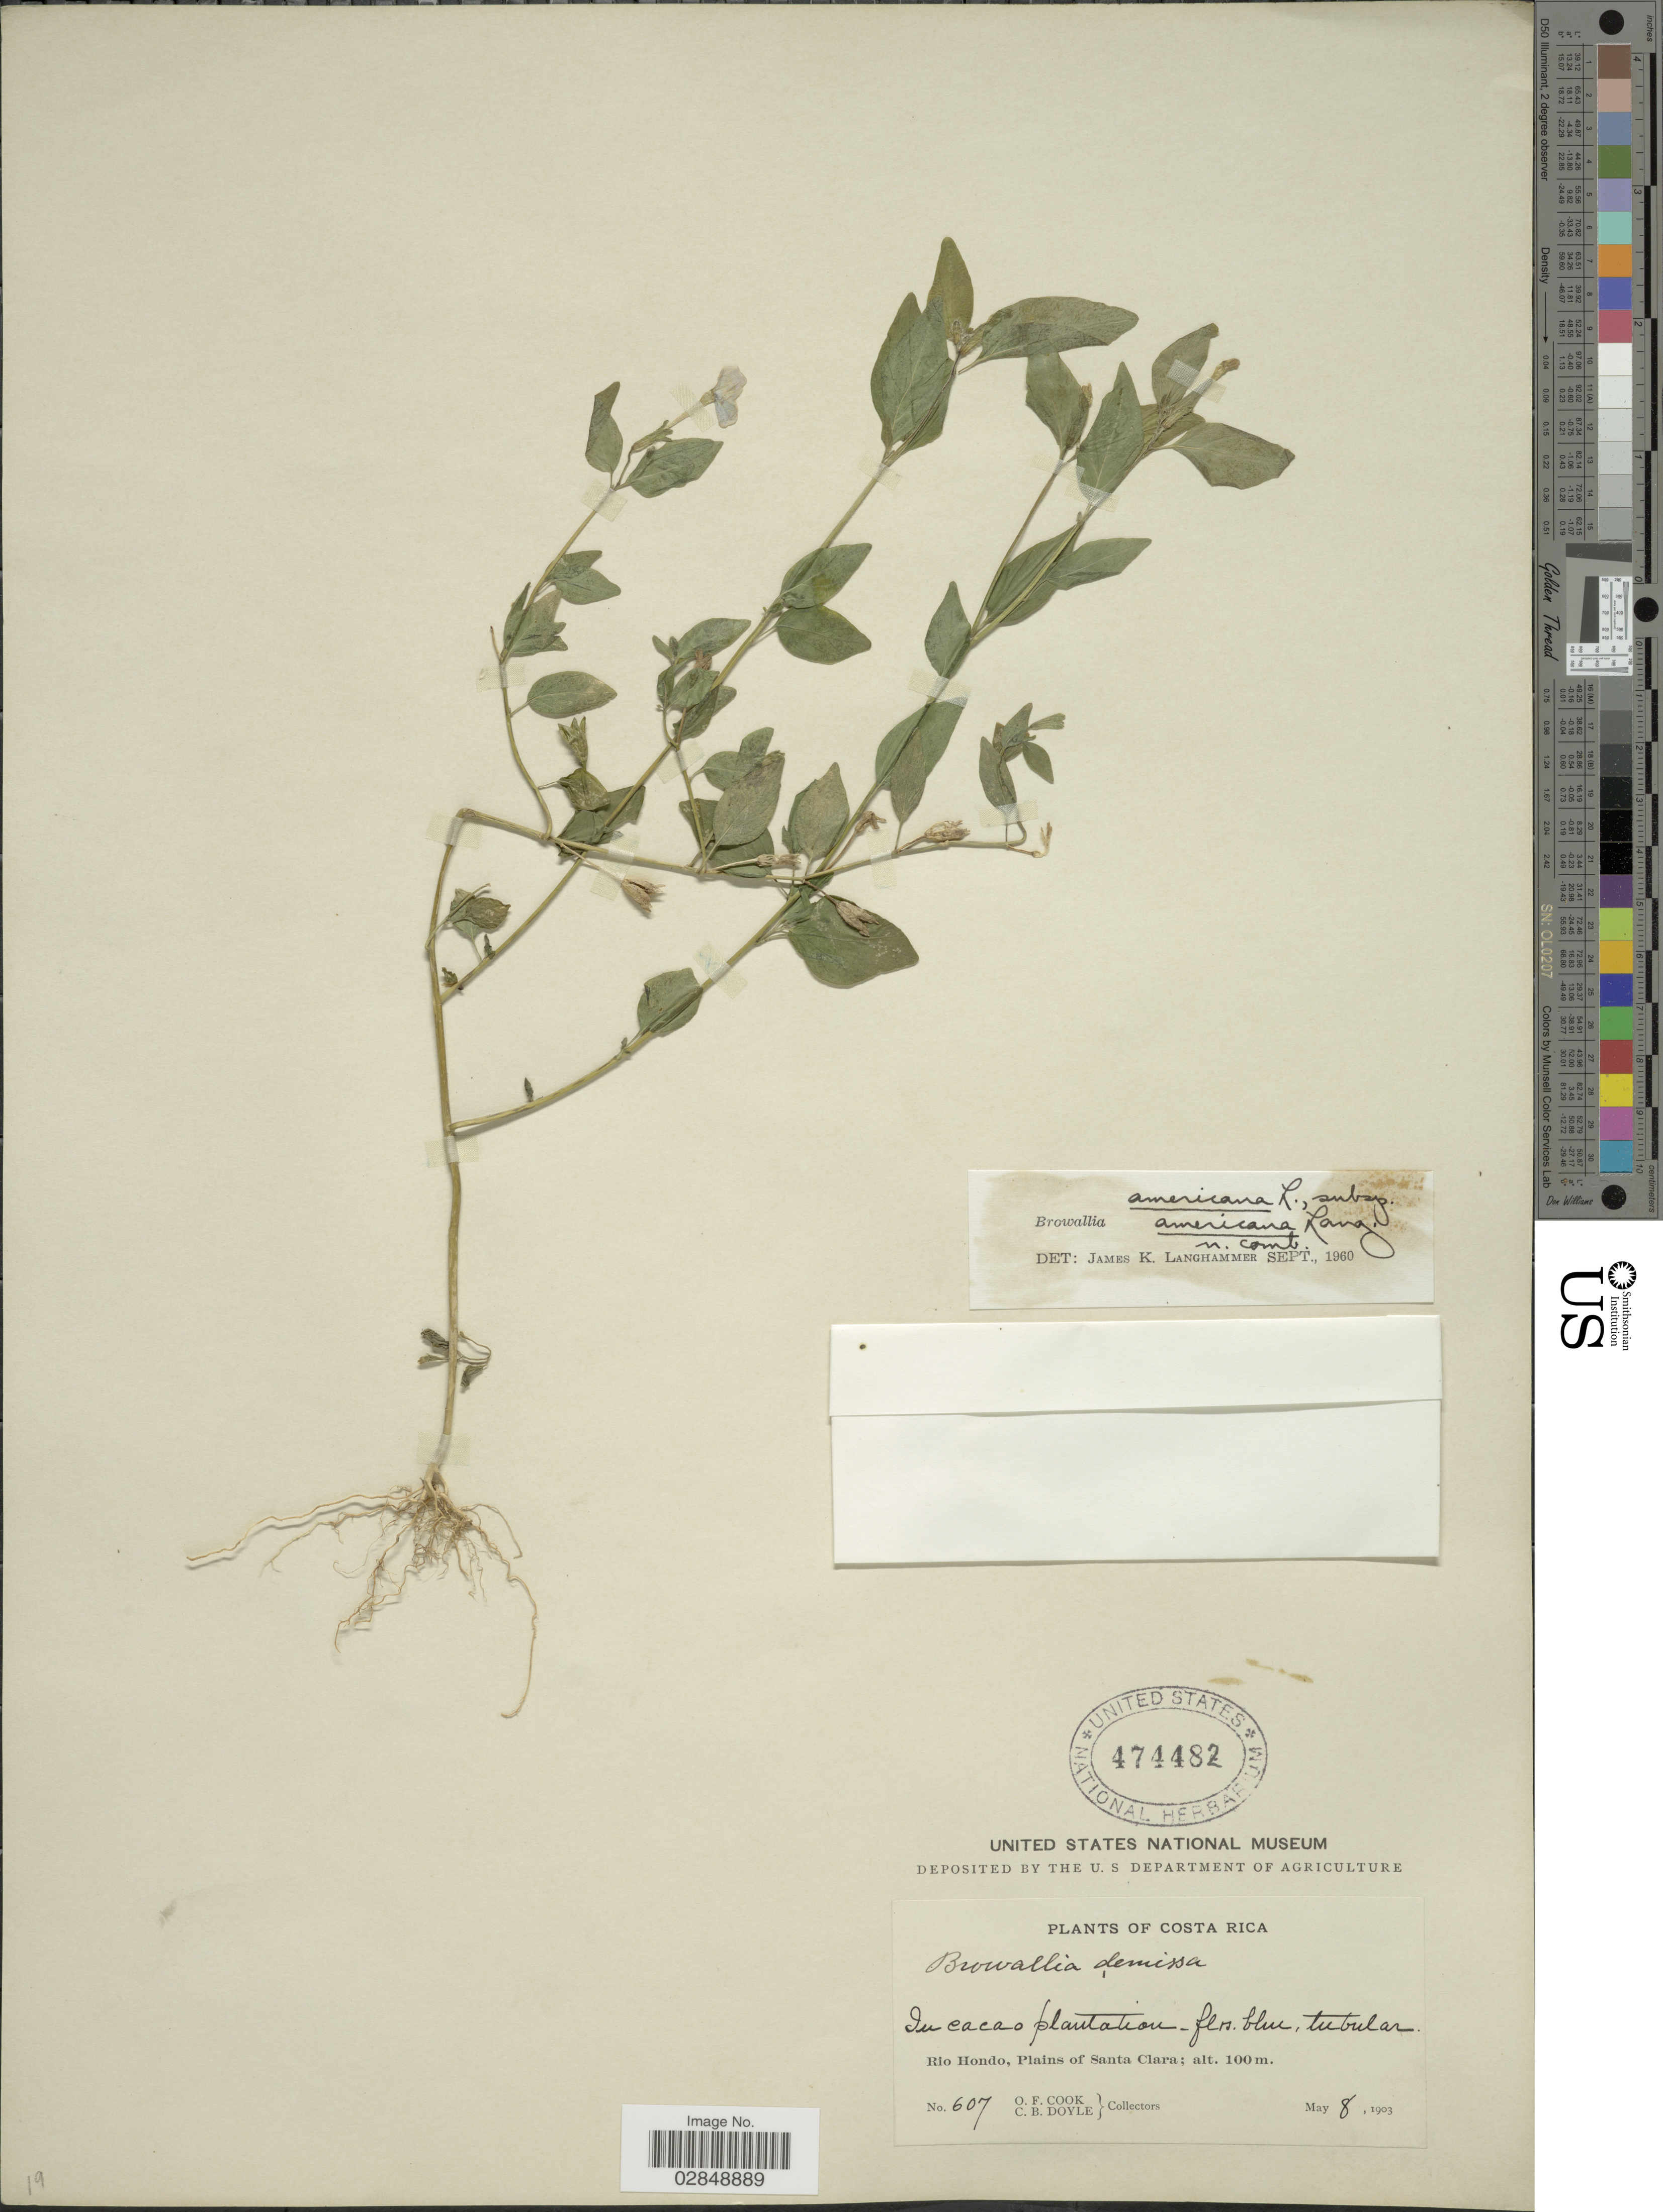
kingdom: Plantae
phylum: Tracheophyta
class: Magnoliopsida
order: Solanales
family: Solanaceae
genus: Browallia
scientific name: Browallia americana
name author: L.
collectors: O. F. Cook & C. Doyle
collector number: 607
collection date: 1903-05-08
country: Costa Rica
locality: Rio Hondo, Plains of Santa Clara.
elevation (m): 100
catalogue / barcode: US 474482